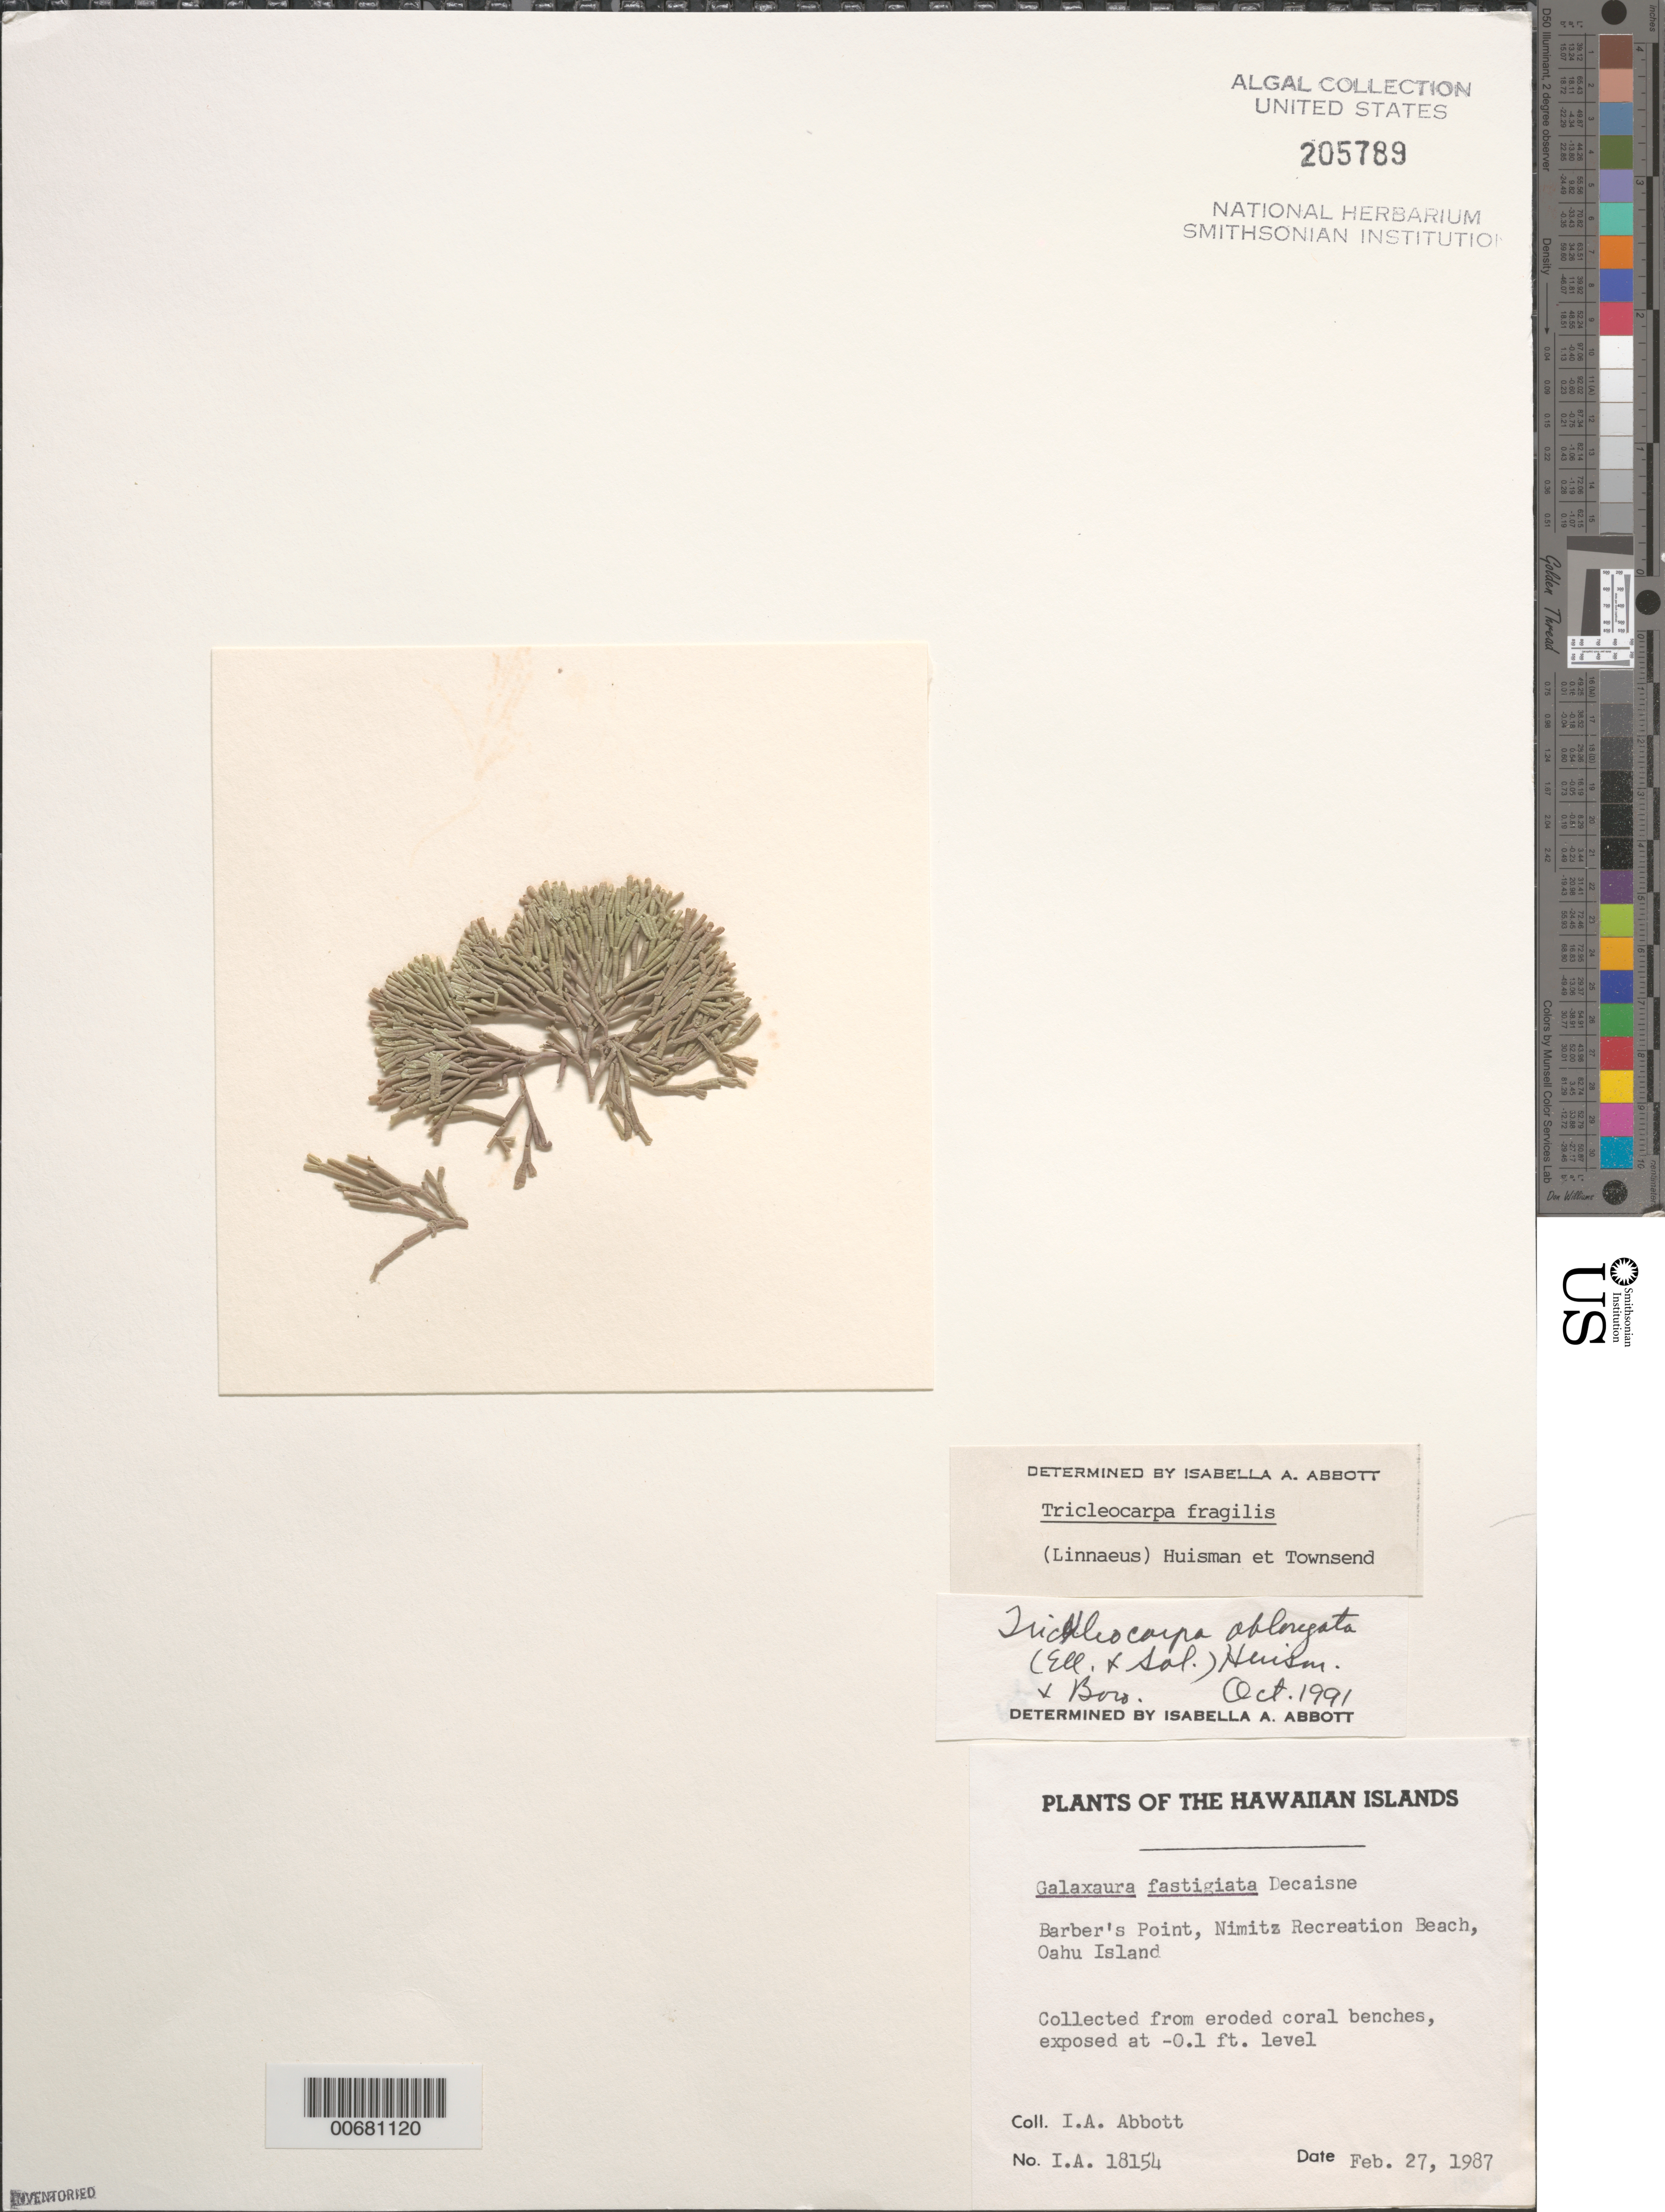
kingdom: Plantae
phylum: Rhodophyta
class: Florideophyceae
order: Nemaliales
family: Galaxauraceae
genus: Tricleocarpa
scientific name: Tricleocarpa fragilis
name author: (L.) Huisman & R.A. Towns.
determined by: Abbott, Isabella A.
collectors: I. A. Abbott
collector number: IAA 18154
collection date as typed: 27 Feb 1987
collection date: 1987-02-27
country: United States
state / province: Hawaii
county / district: Honolulu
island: Oahu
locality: Barbers Point (Barber's Point), Nimitz Recreation Beach or Nimitz Recreation Field (Naval Air Station)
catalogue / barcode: US 205789